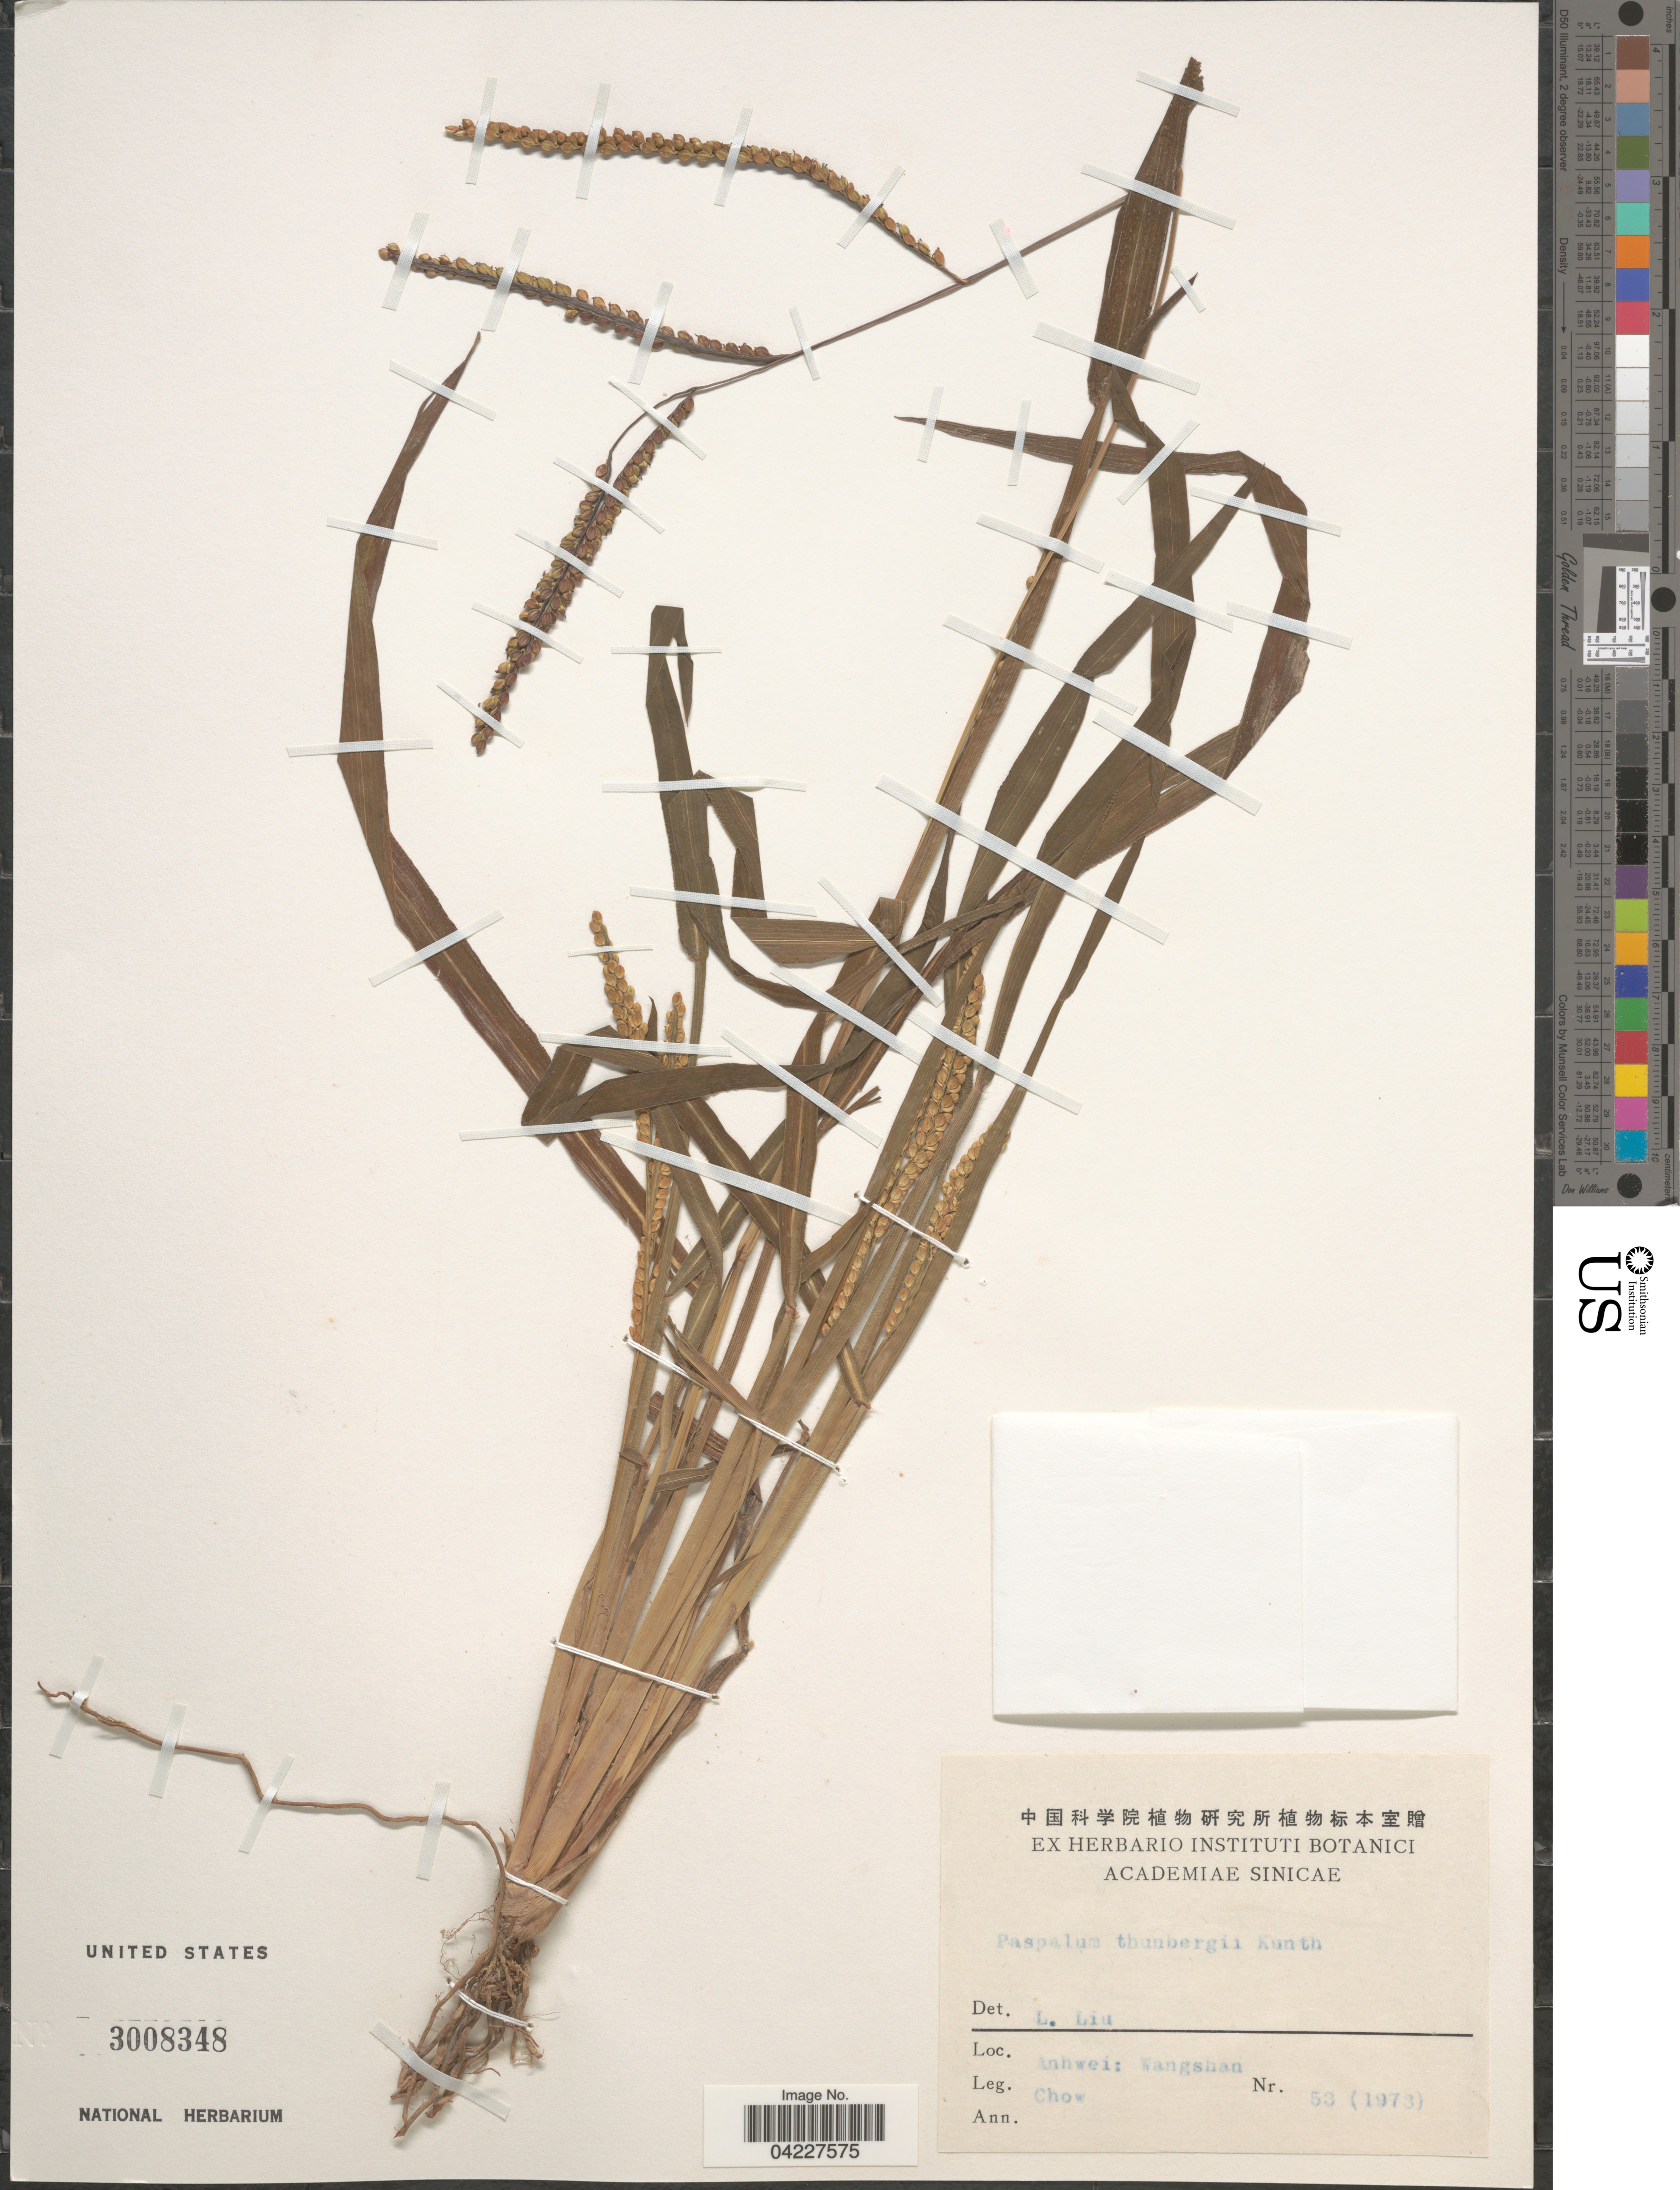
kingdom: Plantae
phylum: Tracheophyta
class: Liliopsida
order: Poales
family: Poaceae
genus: Paspalum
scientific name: Paspalum thunbergii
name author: Kunth ex Steud.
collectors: Chow, --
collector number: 53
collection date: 1973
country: China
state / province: Anhui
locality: Kangshan.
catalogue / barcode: US 3008348